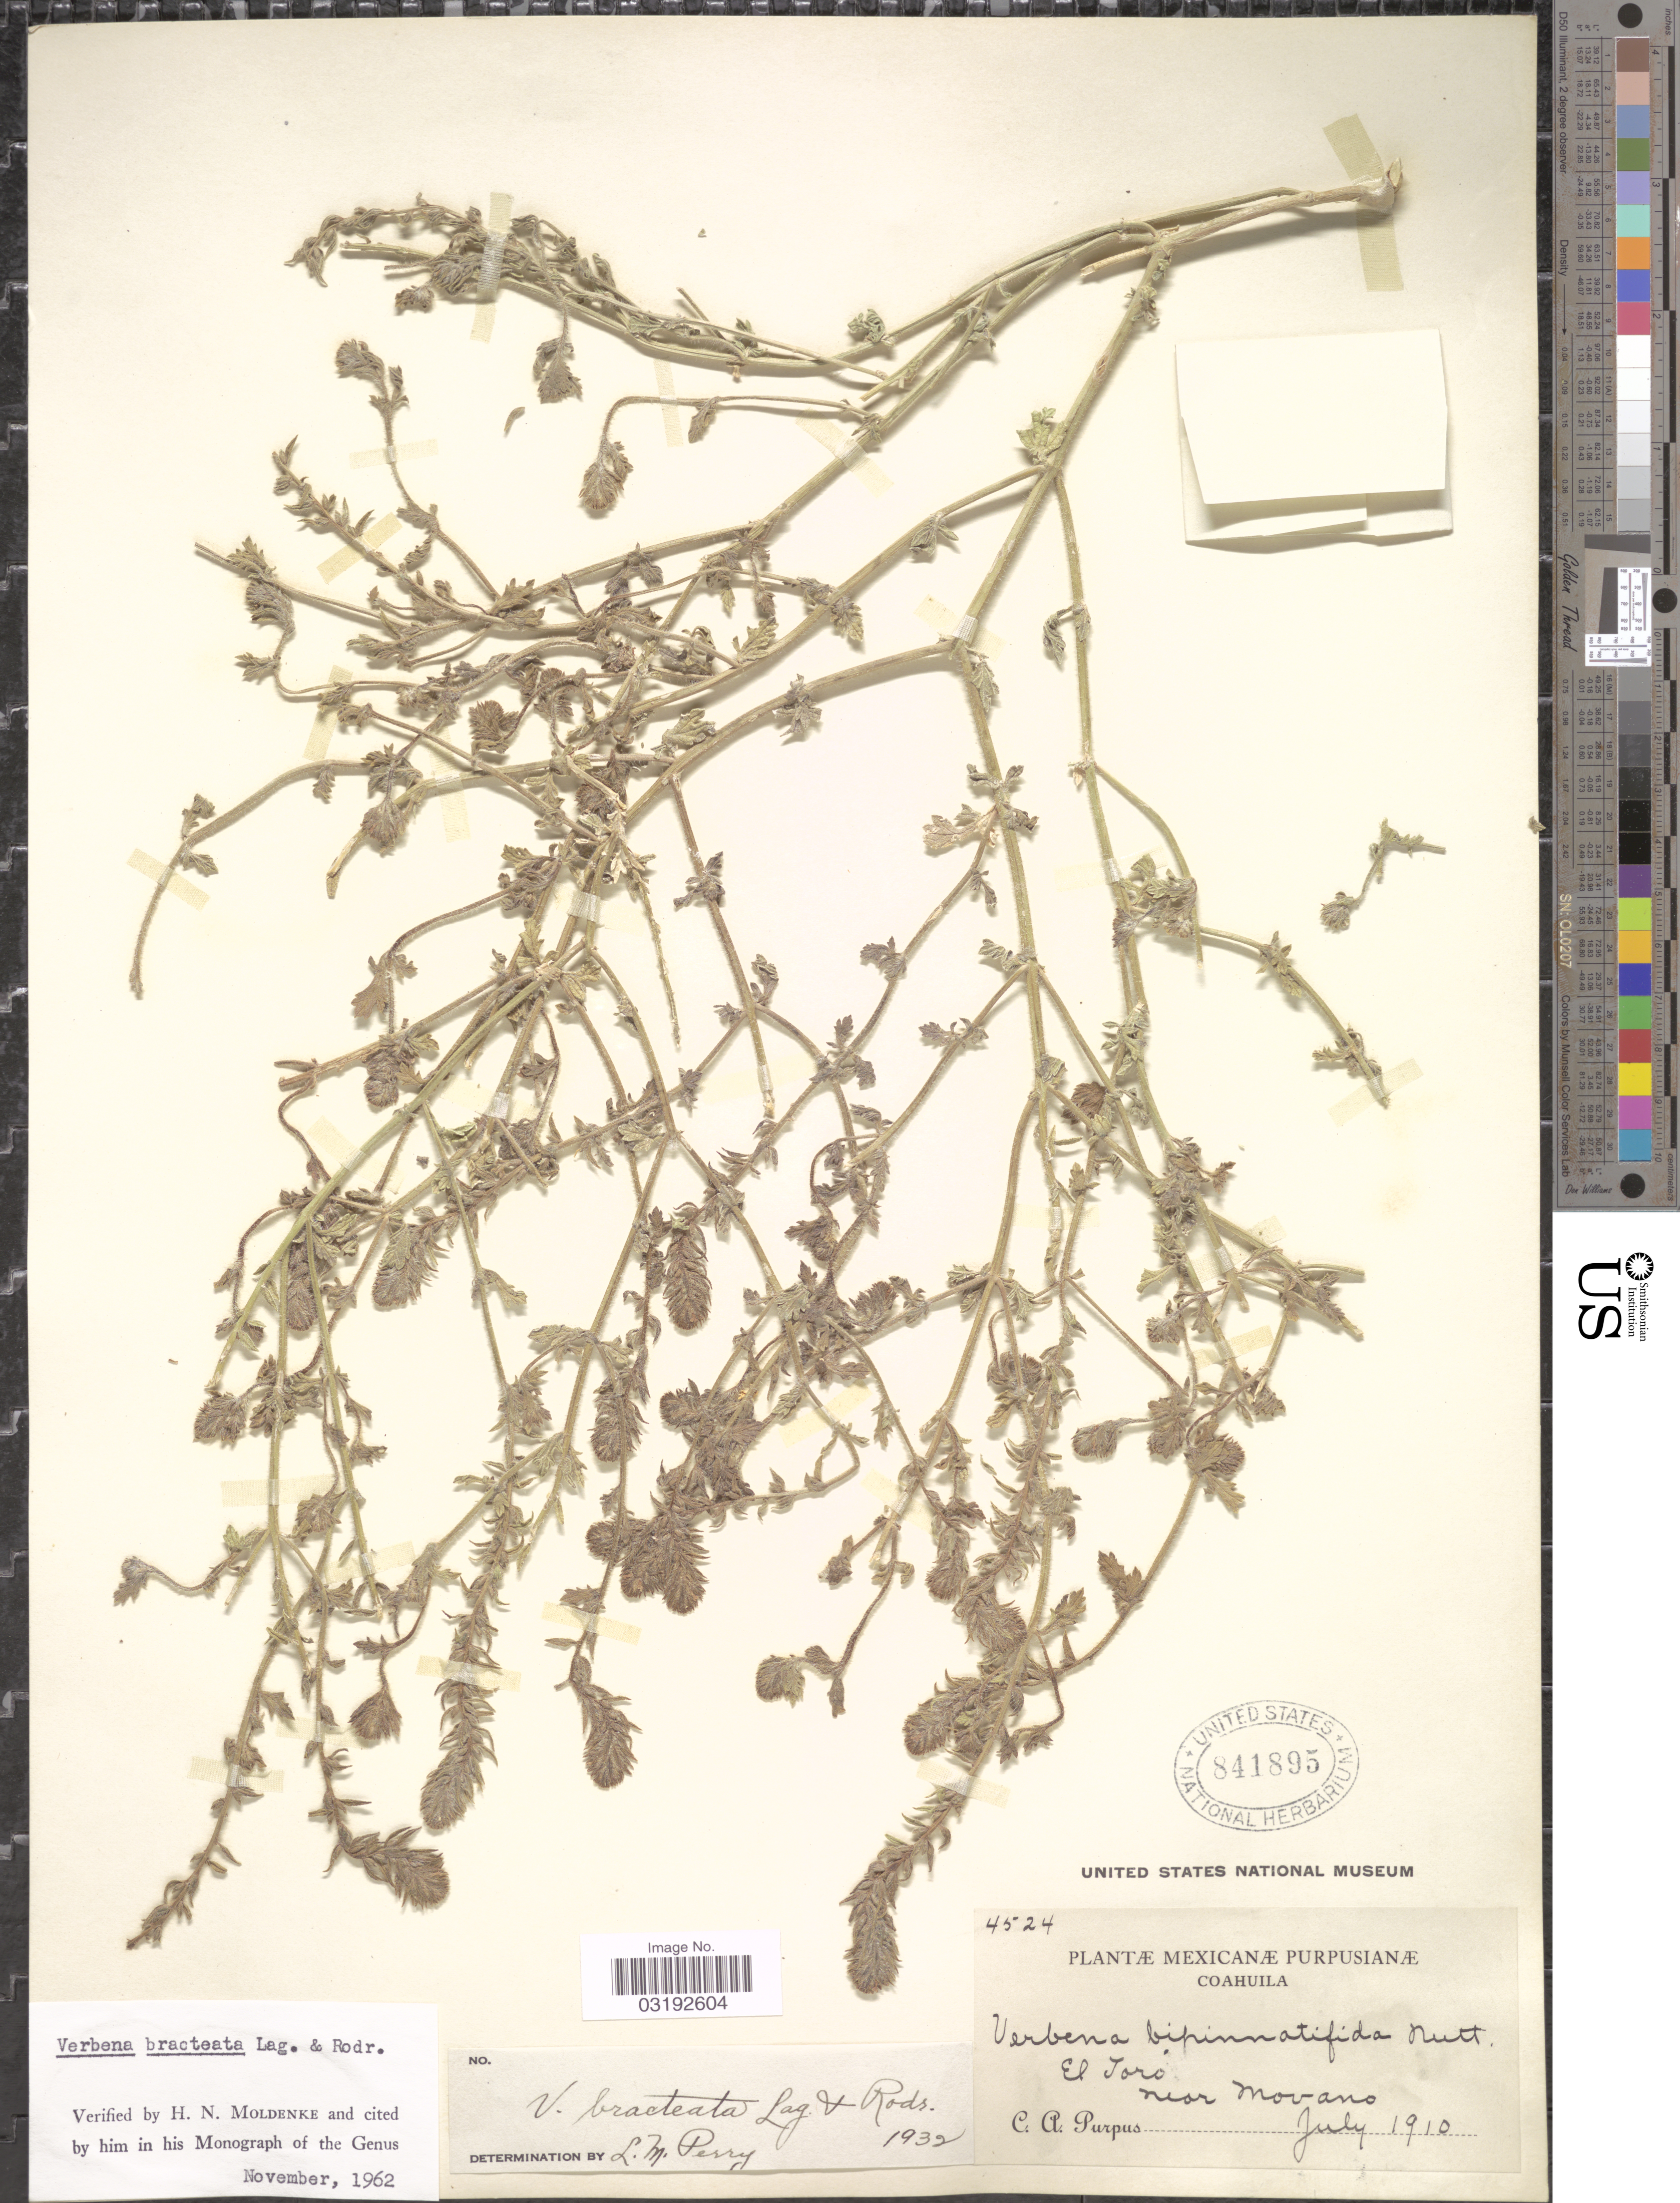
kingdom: Plantae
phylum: Tracheophyta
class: Magnoliopsida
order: Lamiales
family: Verbenaceae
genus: Verbena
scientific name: Verbena bracteata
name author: Cav. ex Lag. & Rodr.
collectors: C. A. Purpus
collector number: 4524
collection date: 1910-07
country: Mexico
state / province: Coahuila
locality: El Toro near Movano.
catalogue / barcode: US 841895